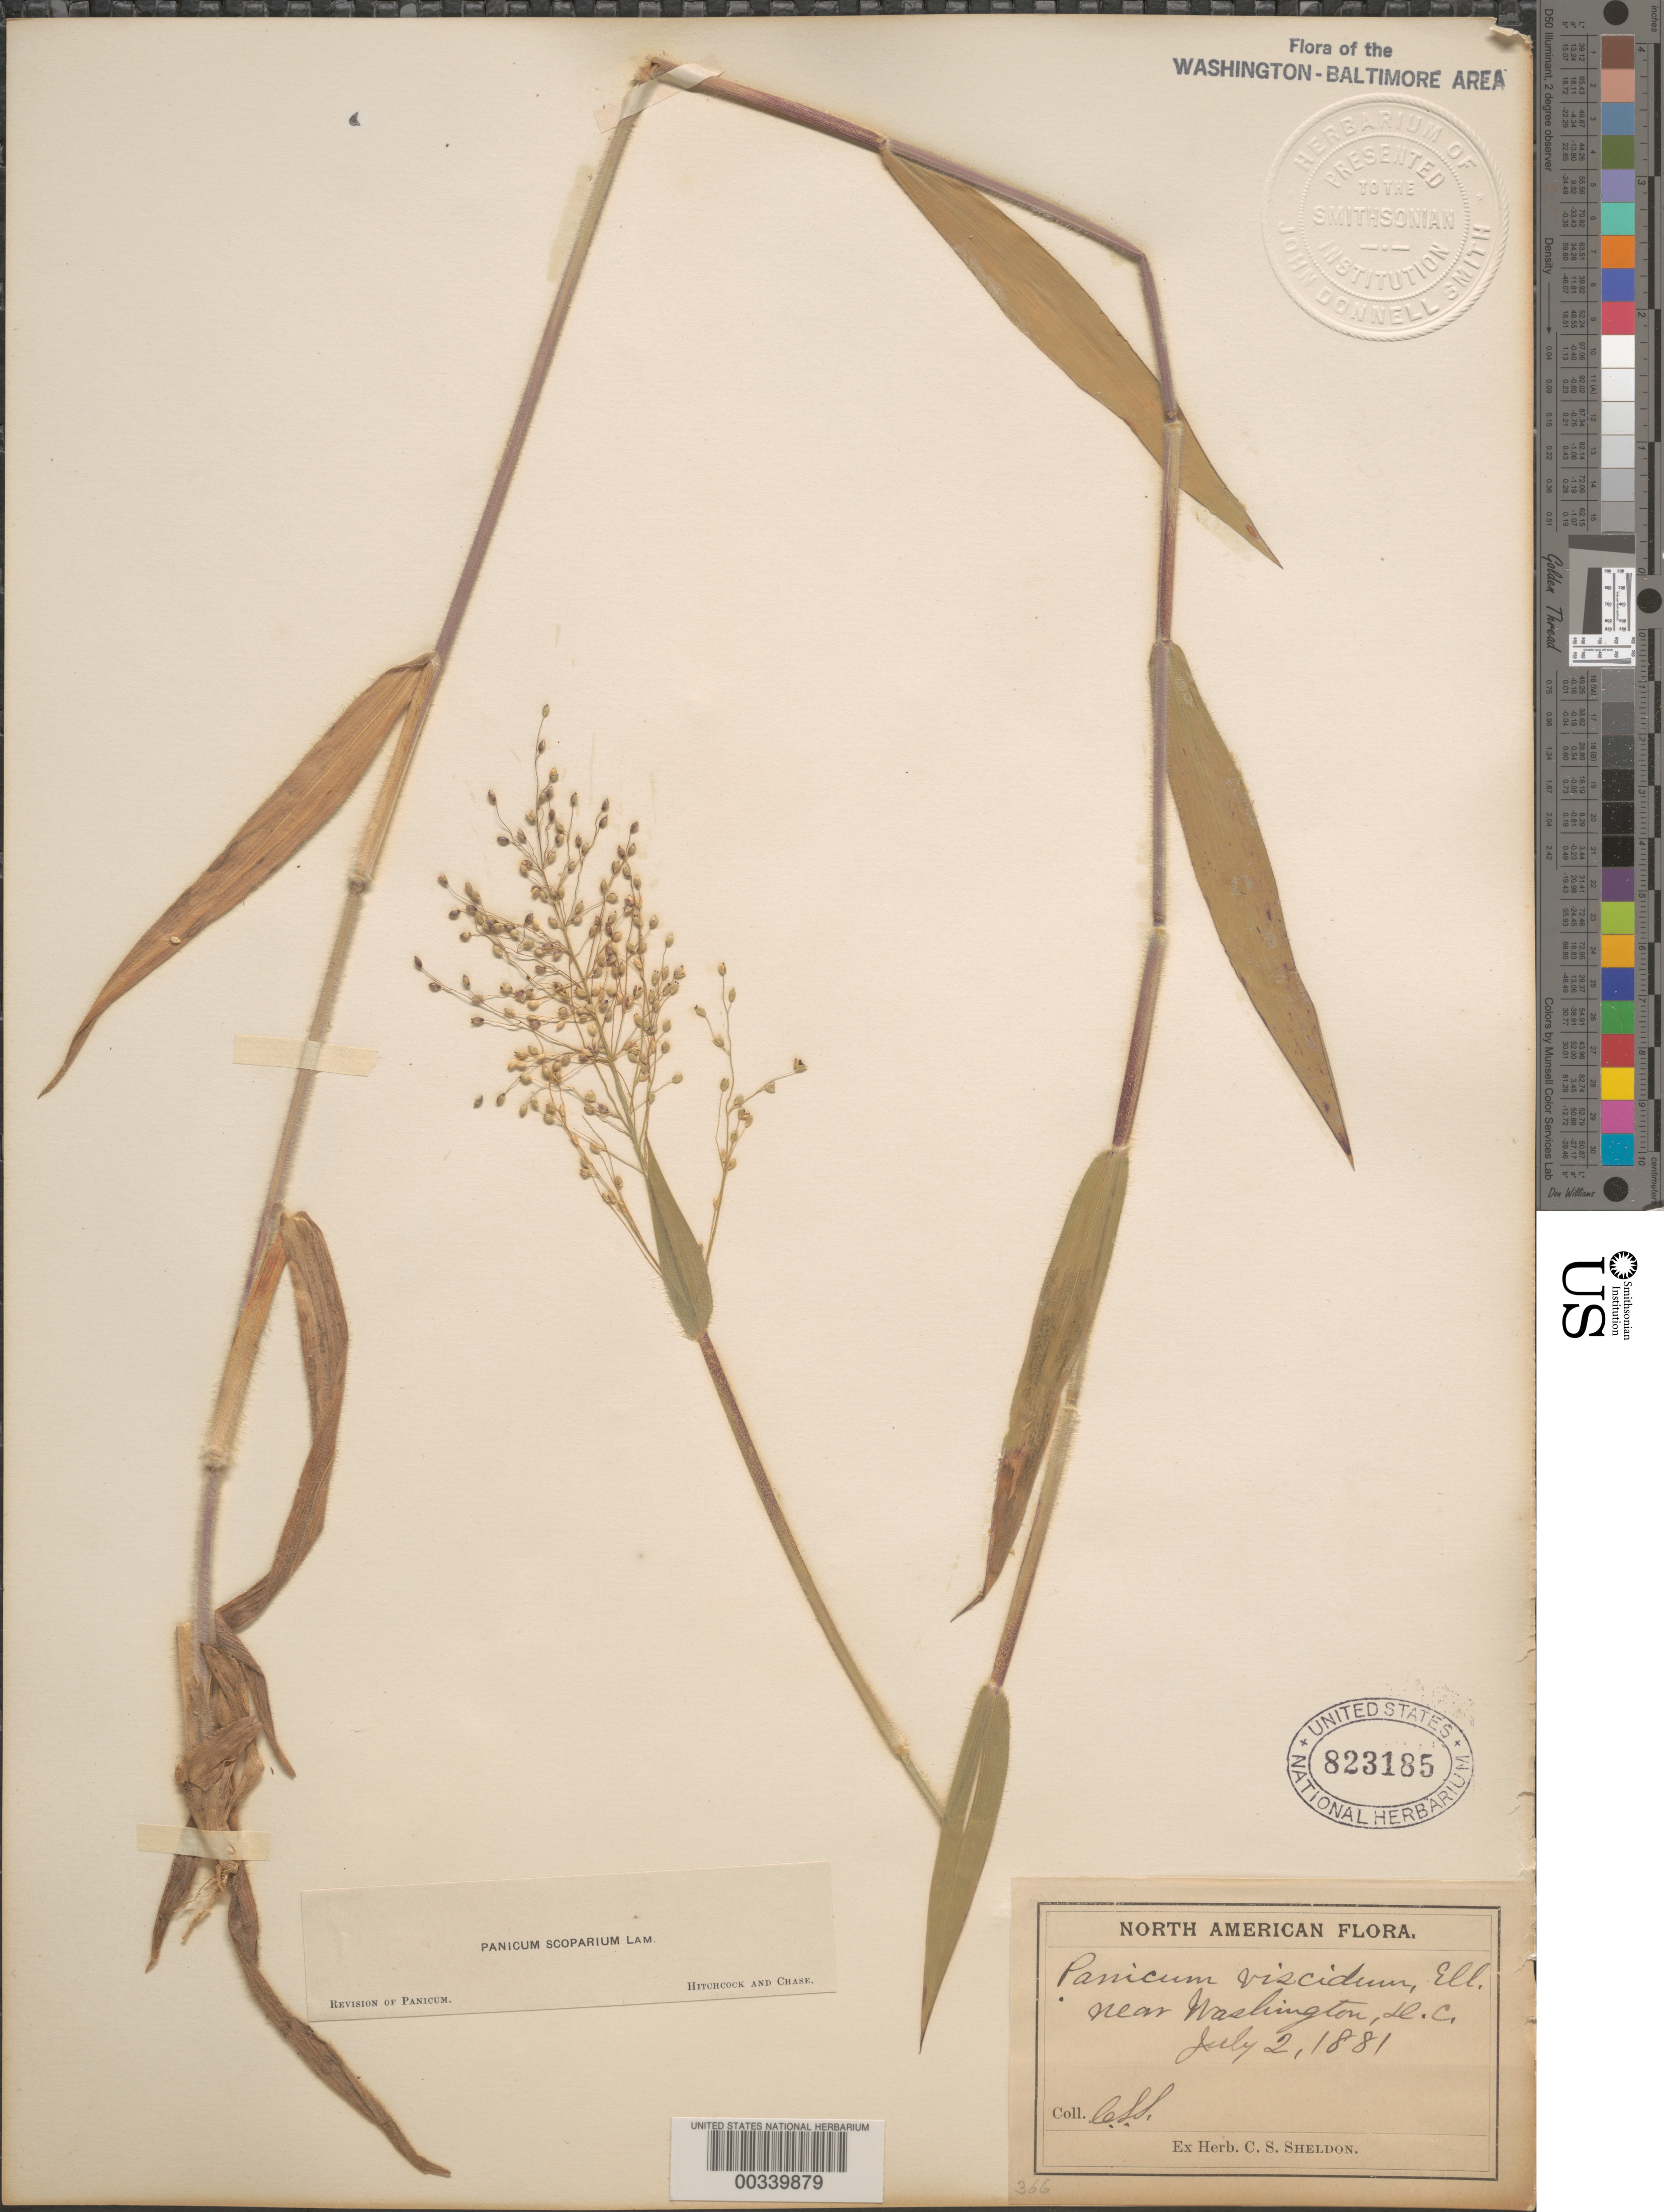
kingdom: Plantae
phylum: Tracheophyta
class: Liliopsida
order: Poales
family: Poaceae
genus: Dichanthelium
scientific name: Dichanthelium scoparium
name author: (Lam.) Gould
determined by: Hitchcock, A. S.; Chase, [M.] A.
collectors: T. H. Kearney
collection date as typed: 02 Aug 1897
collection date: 1897-08-02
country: United States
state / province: District of Columbia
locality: Brookland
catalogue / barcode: US 823185